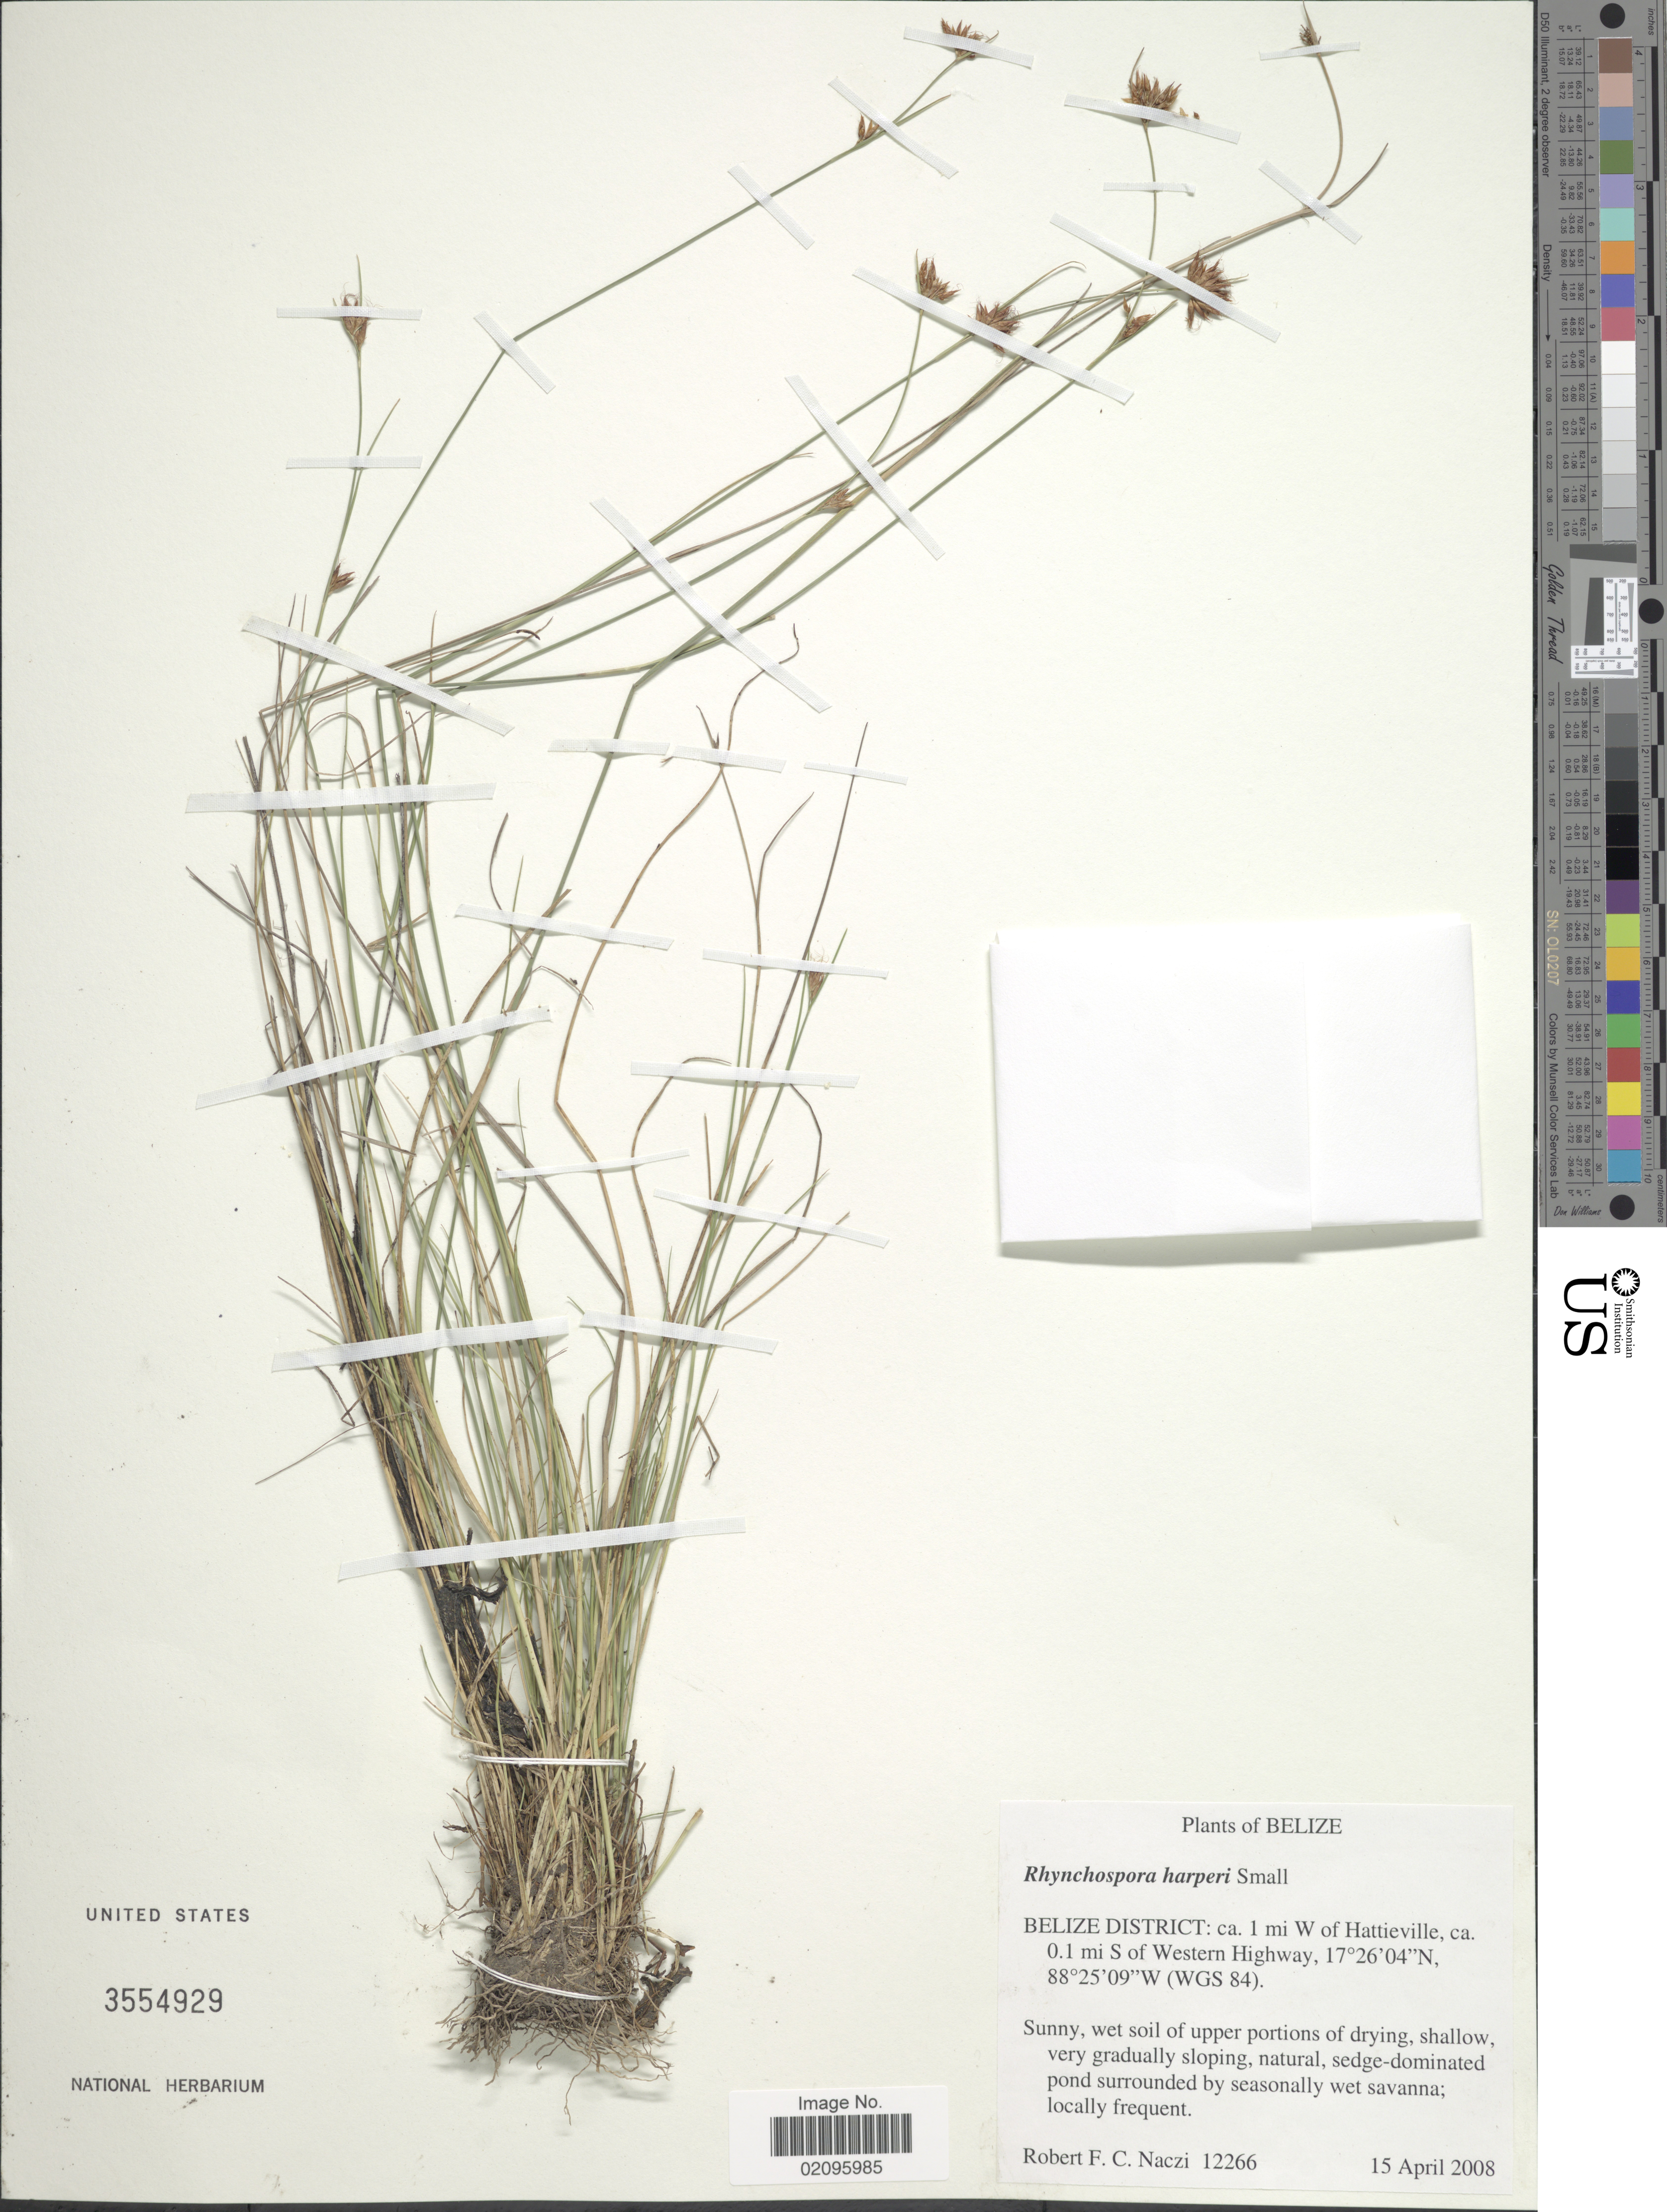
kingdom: Plantae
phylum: Tracheophyta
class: Liliopsida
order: Poales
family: Cyperaceae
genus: Rhynchospora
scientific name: Rhynchospora harperi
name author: Small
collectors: R. F. C. Naczi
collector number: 12266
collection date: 2008-04-15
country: Belize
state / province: Belize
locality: Ca. 1 mi W of Hattieville, ca 0.1 mi S of Western Highway, (WGS 84).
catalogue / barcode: US 3554929